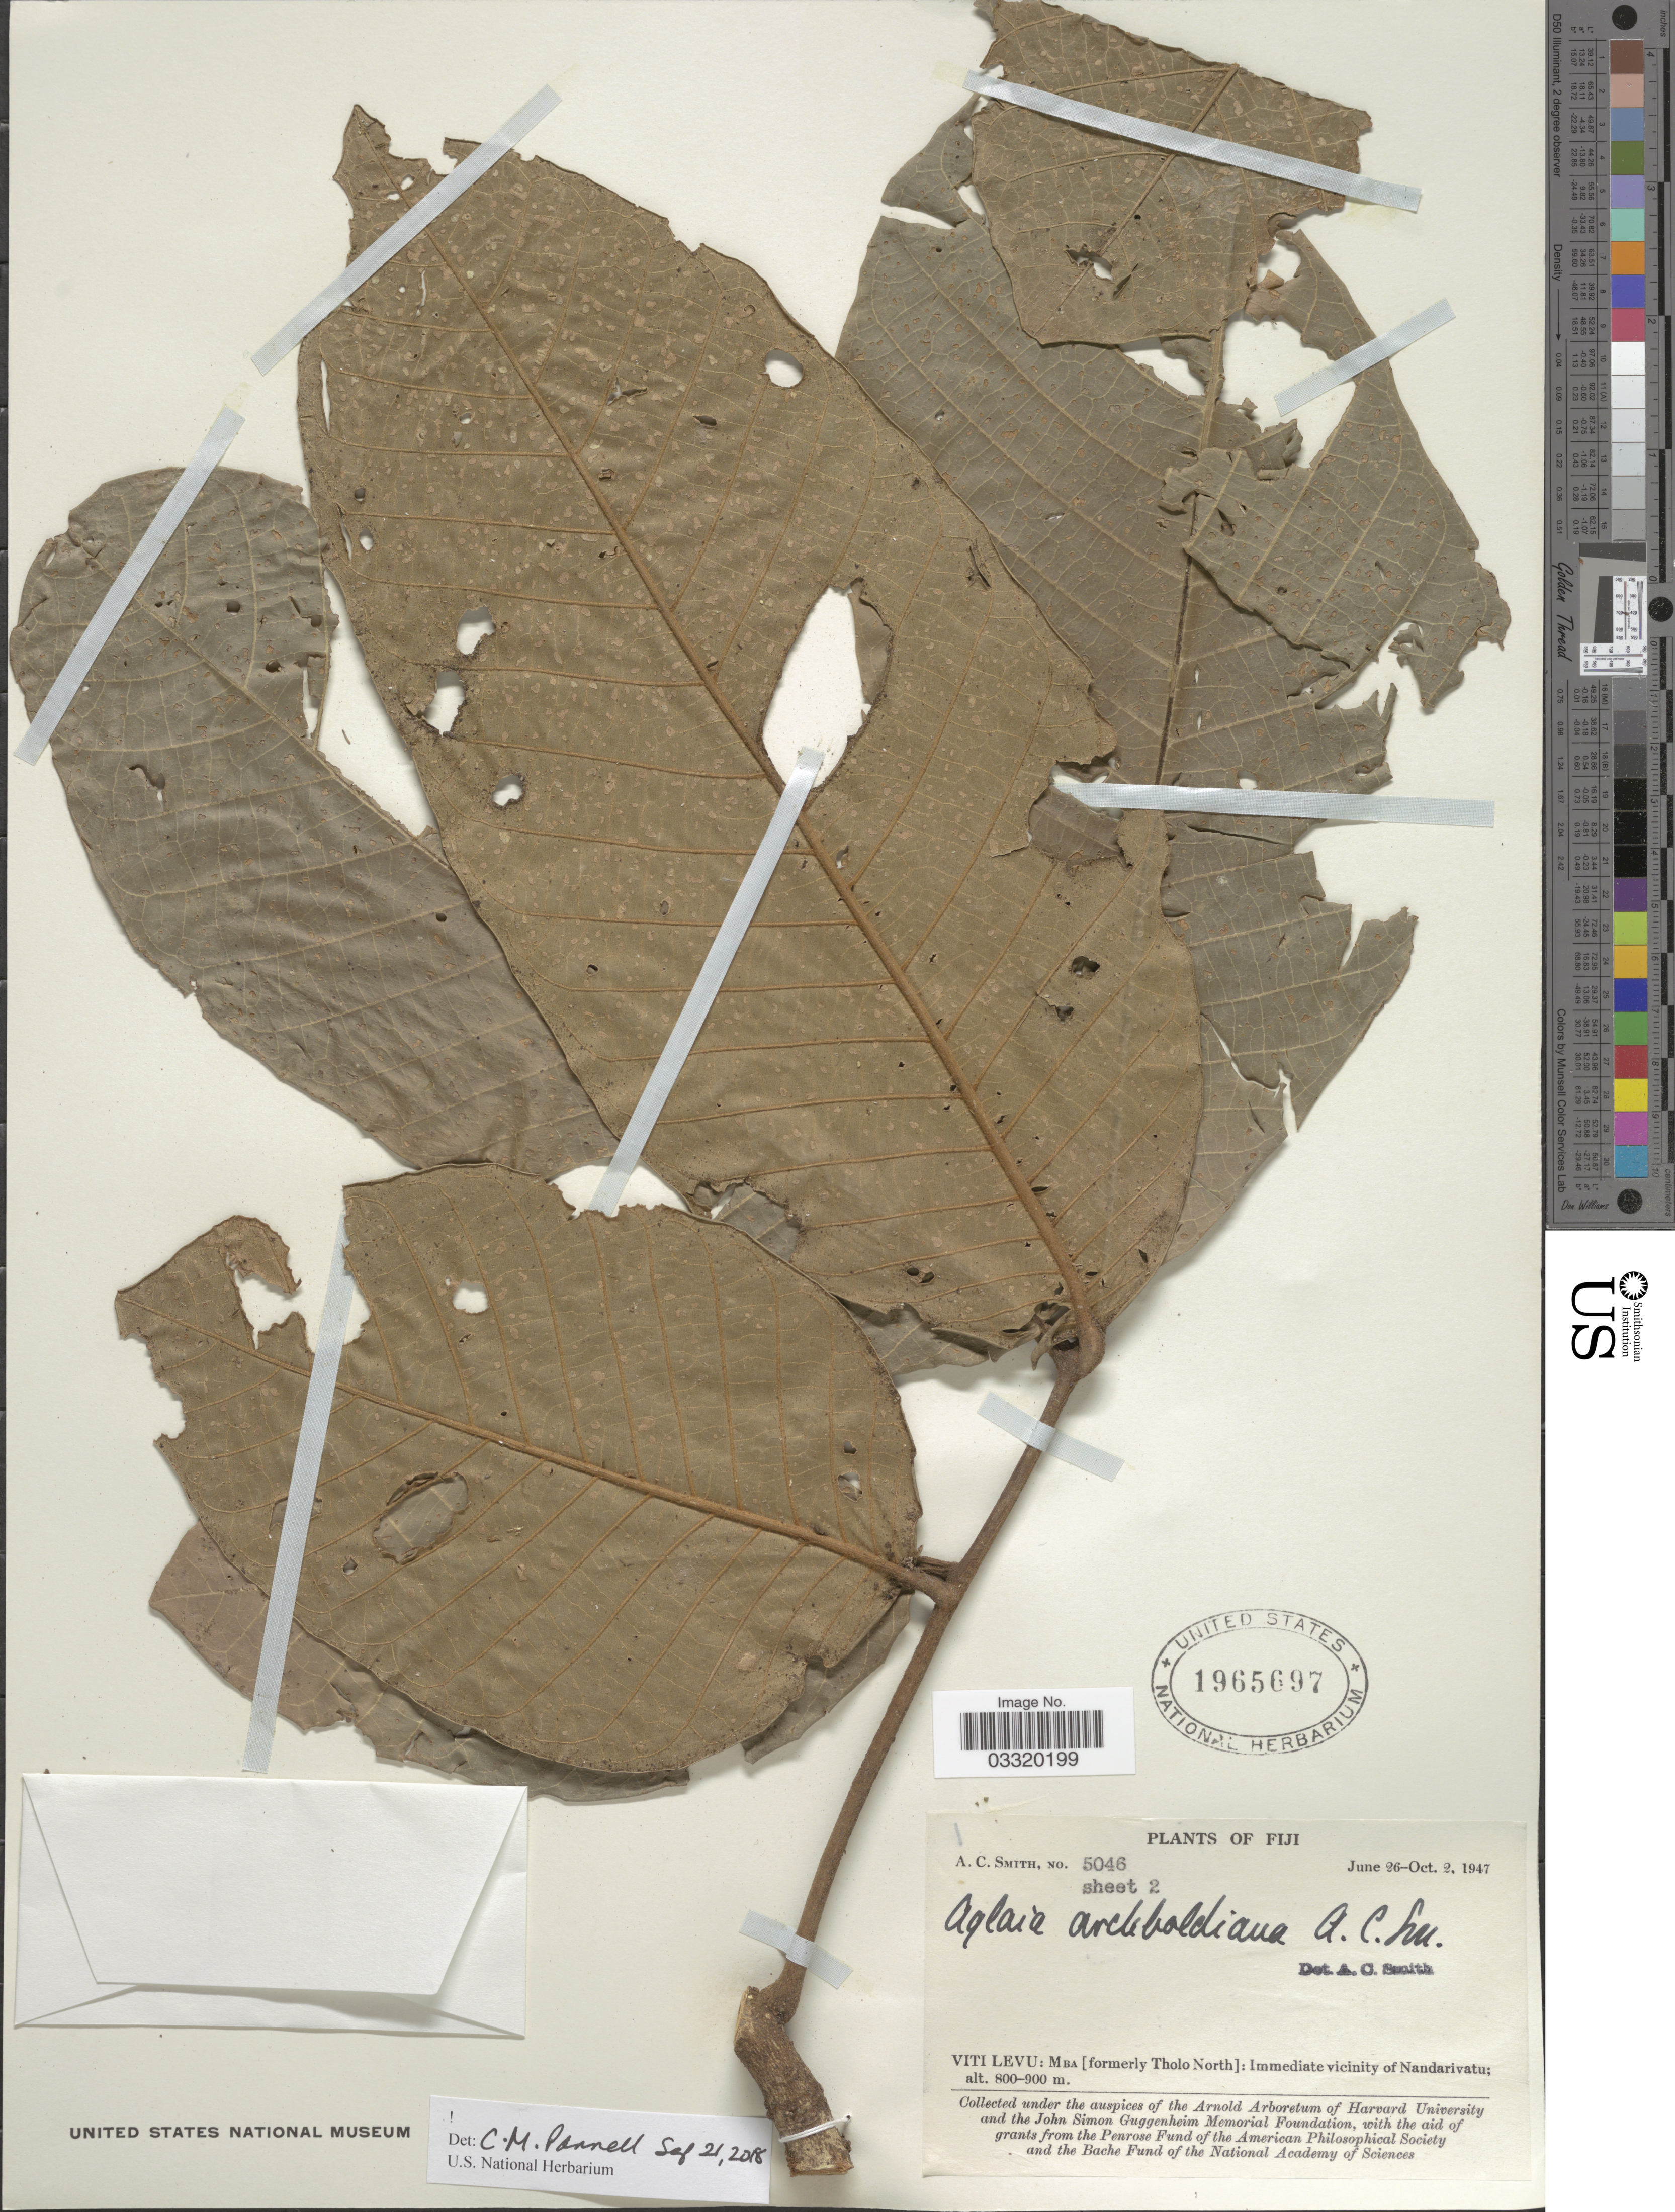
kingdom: Plantae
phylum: Tracheophyta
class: Magnoliopsida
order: Sapindales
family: Meliaceae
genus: Aglaia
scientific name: Aglaia archboldiana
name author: A.C. Sm.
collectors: A. C. Smith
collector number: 5046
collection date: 1947-06-26/1947-10-02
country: Fiji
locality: Viti Levu: Mba [formerly Tholo North]: Immediate vicinity of Nandarivatu.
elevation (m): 800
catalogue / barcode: US 1965697